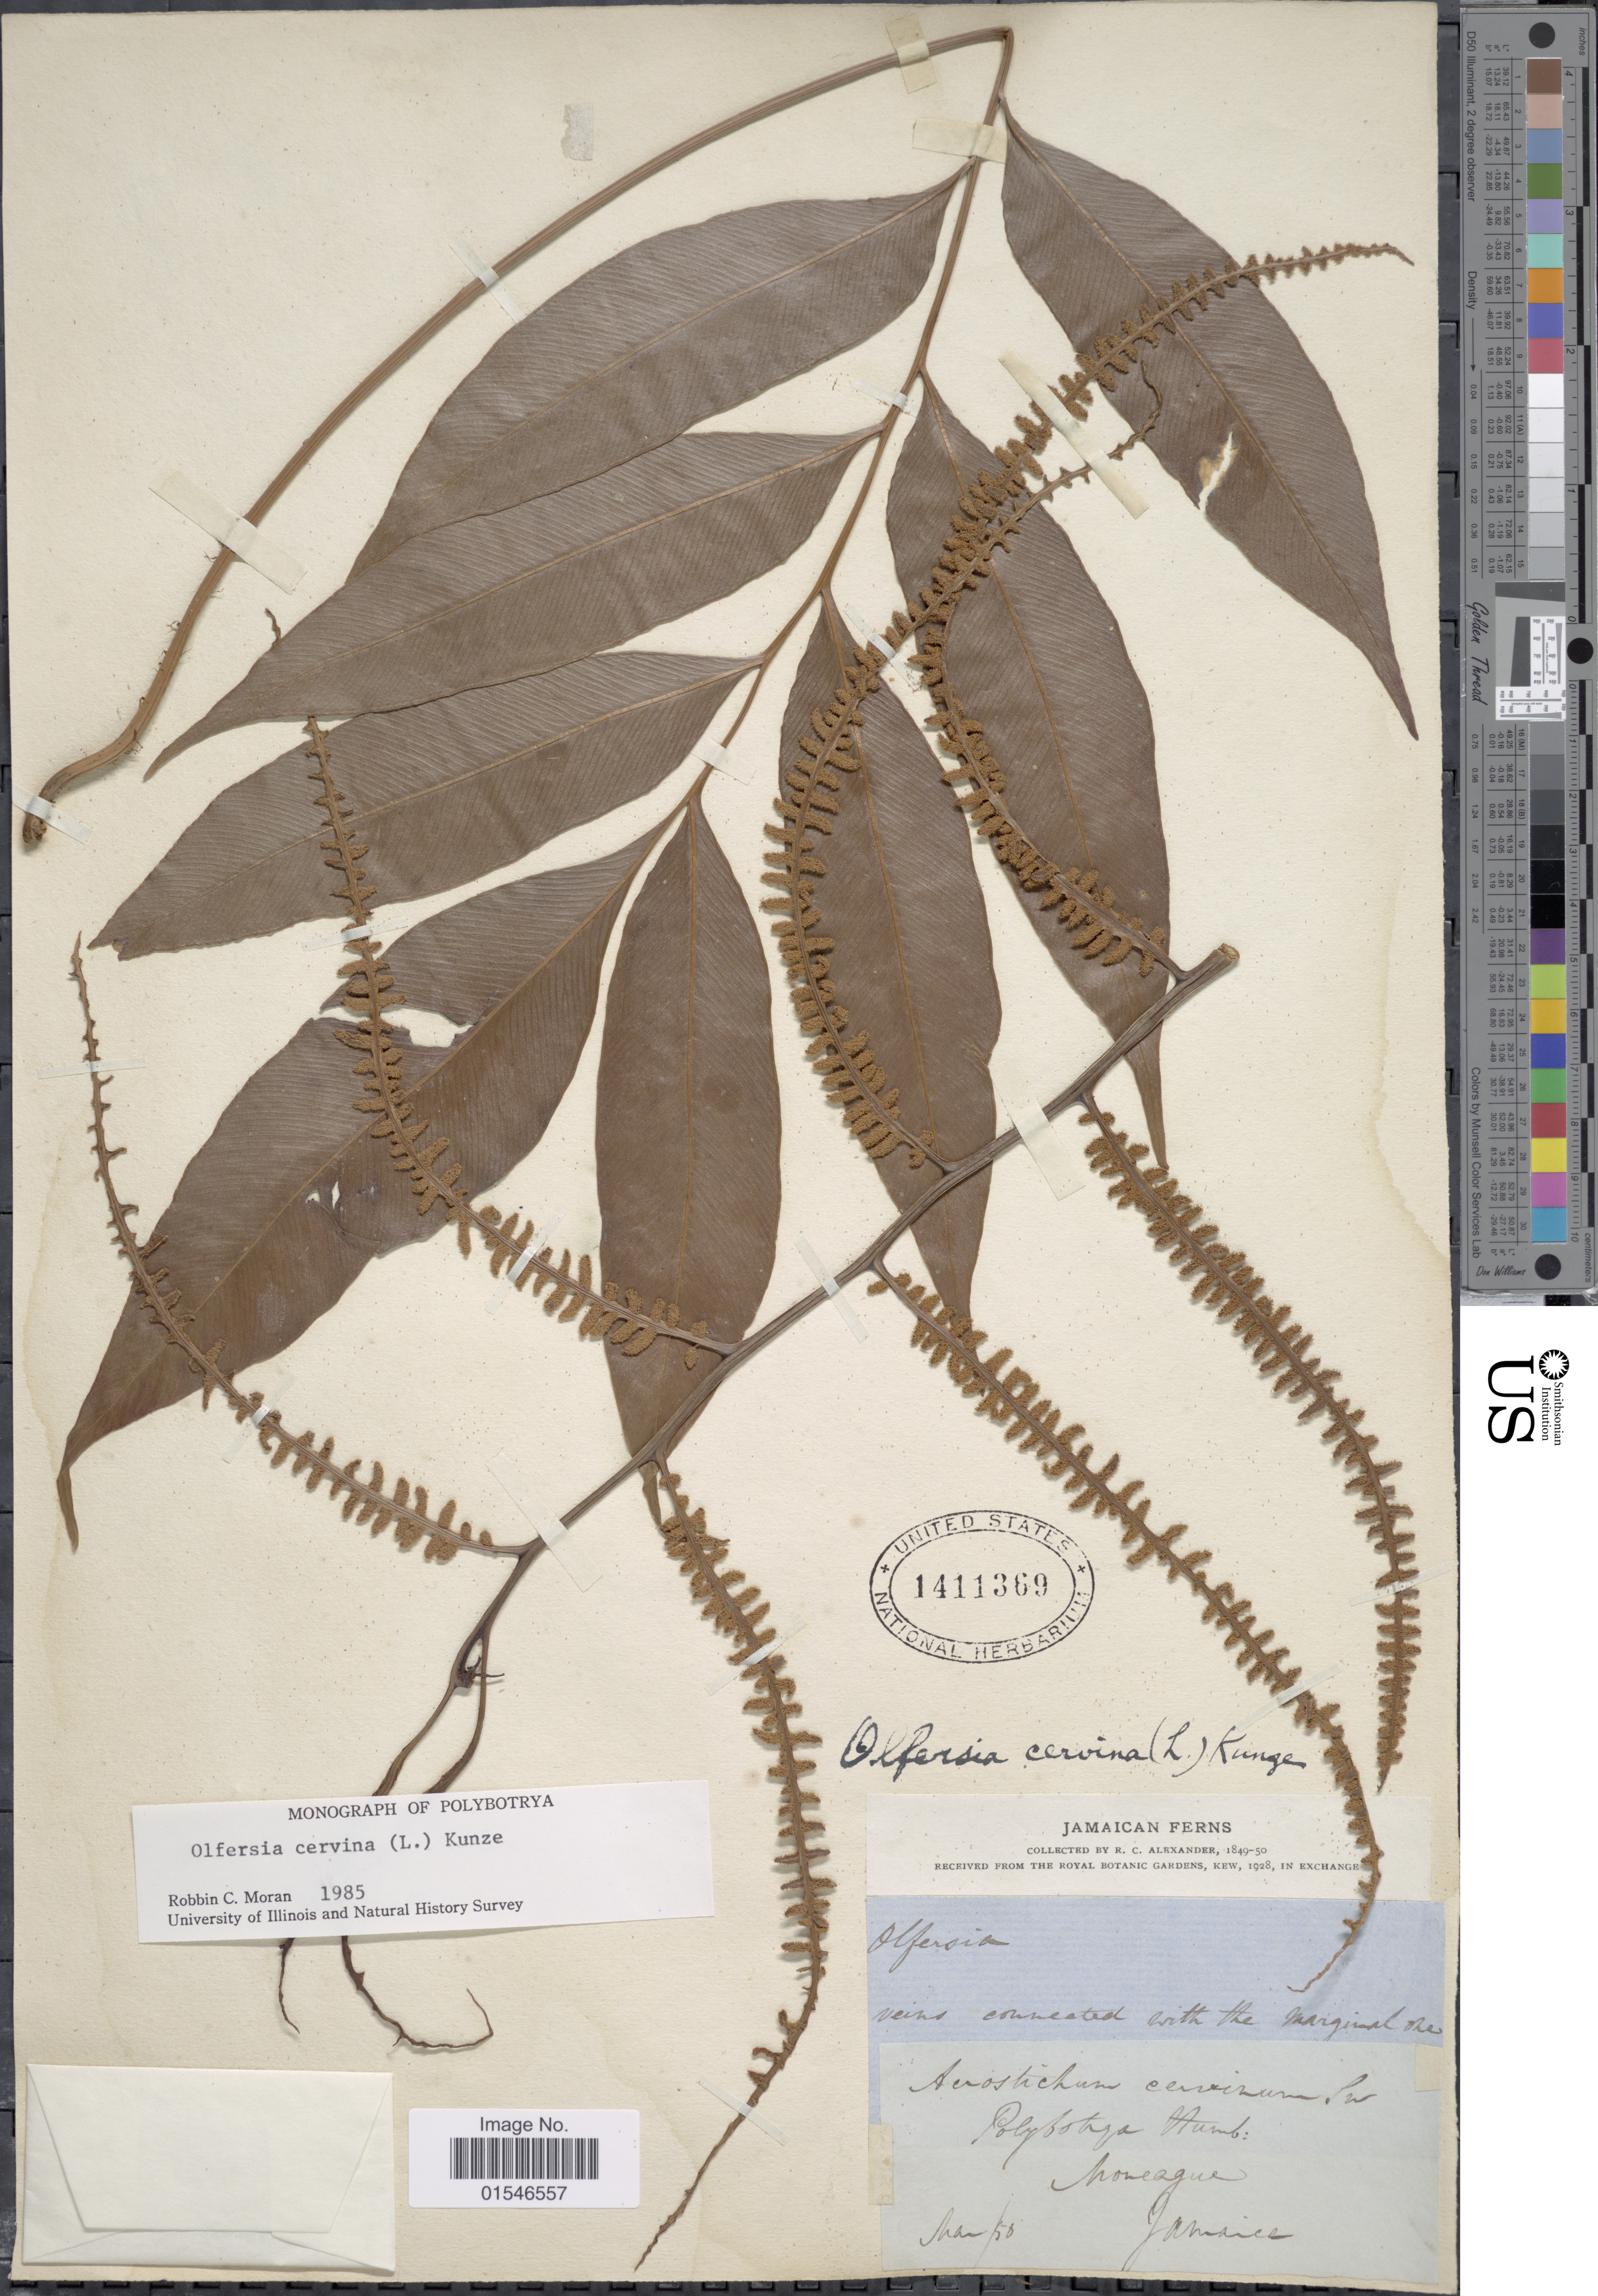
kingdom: Plantae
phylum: Tracheophyta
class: Polypodiopsida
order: Polypodiales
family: Dryopteridaceae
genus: Olfersia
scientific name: Olfersia cervina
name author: (L.) Kunze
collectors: R. C. Alexander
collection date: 1850-03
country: Jamaica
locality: Moneague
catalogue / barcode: US 1411369